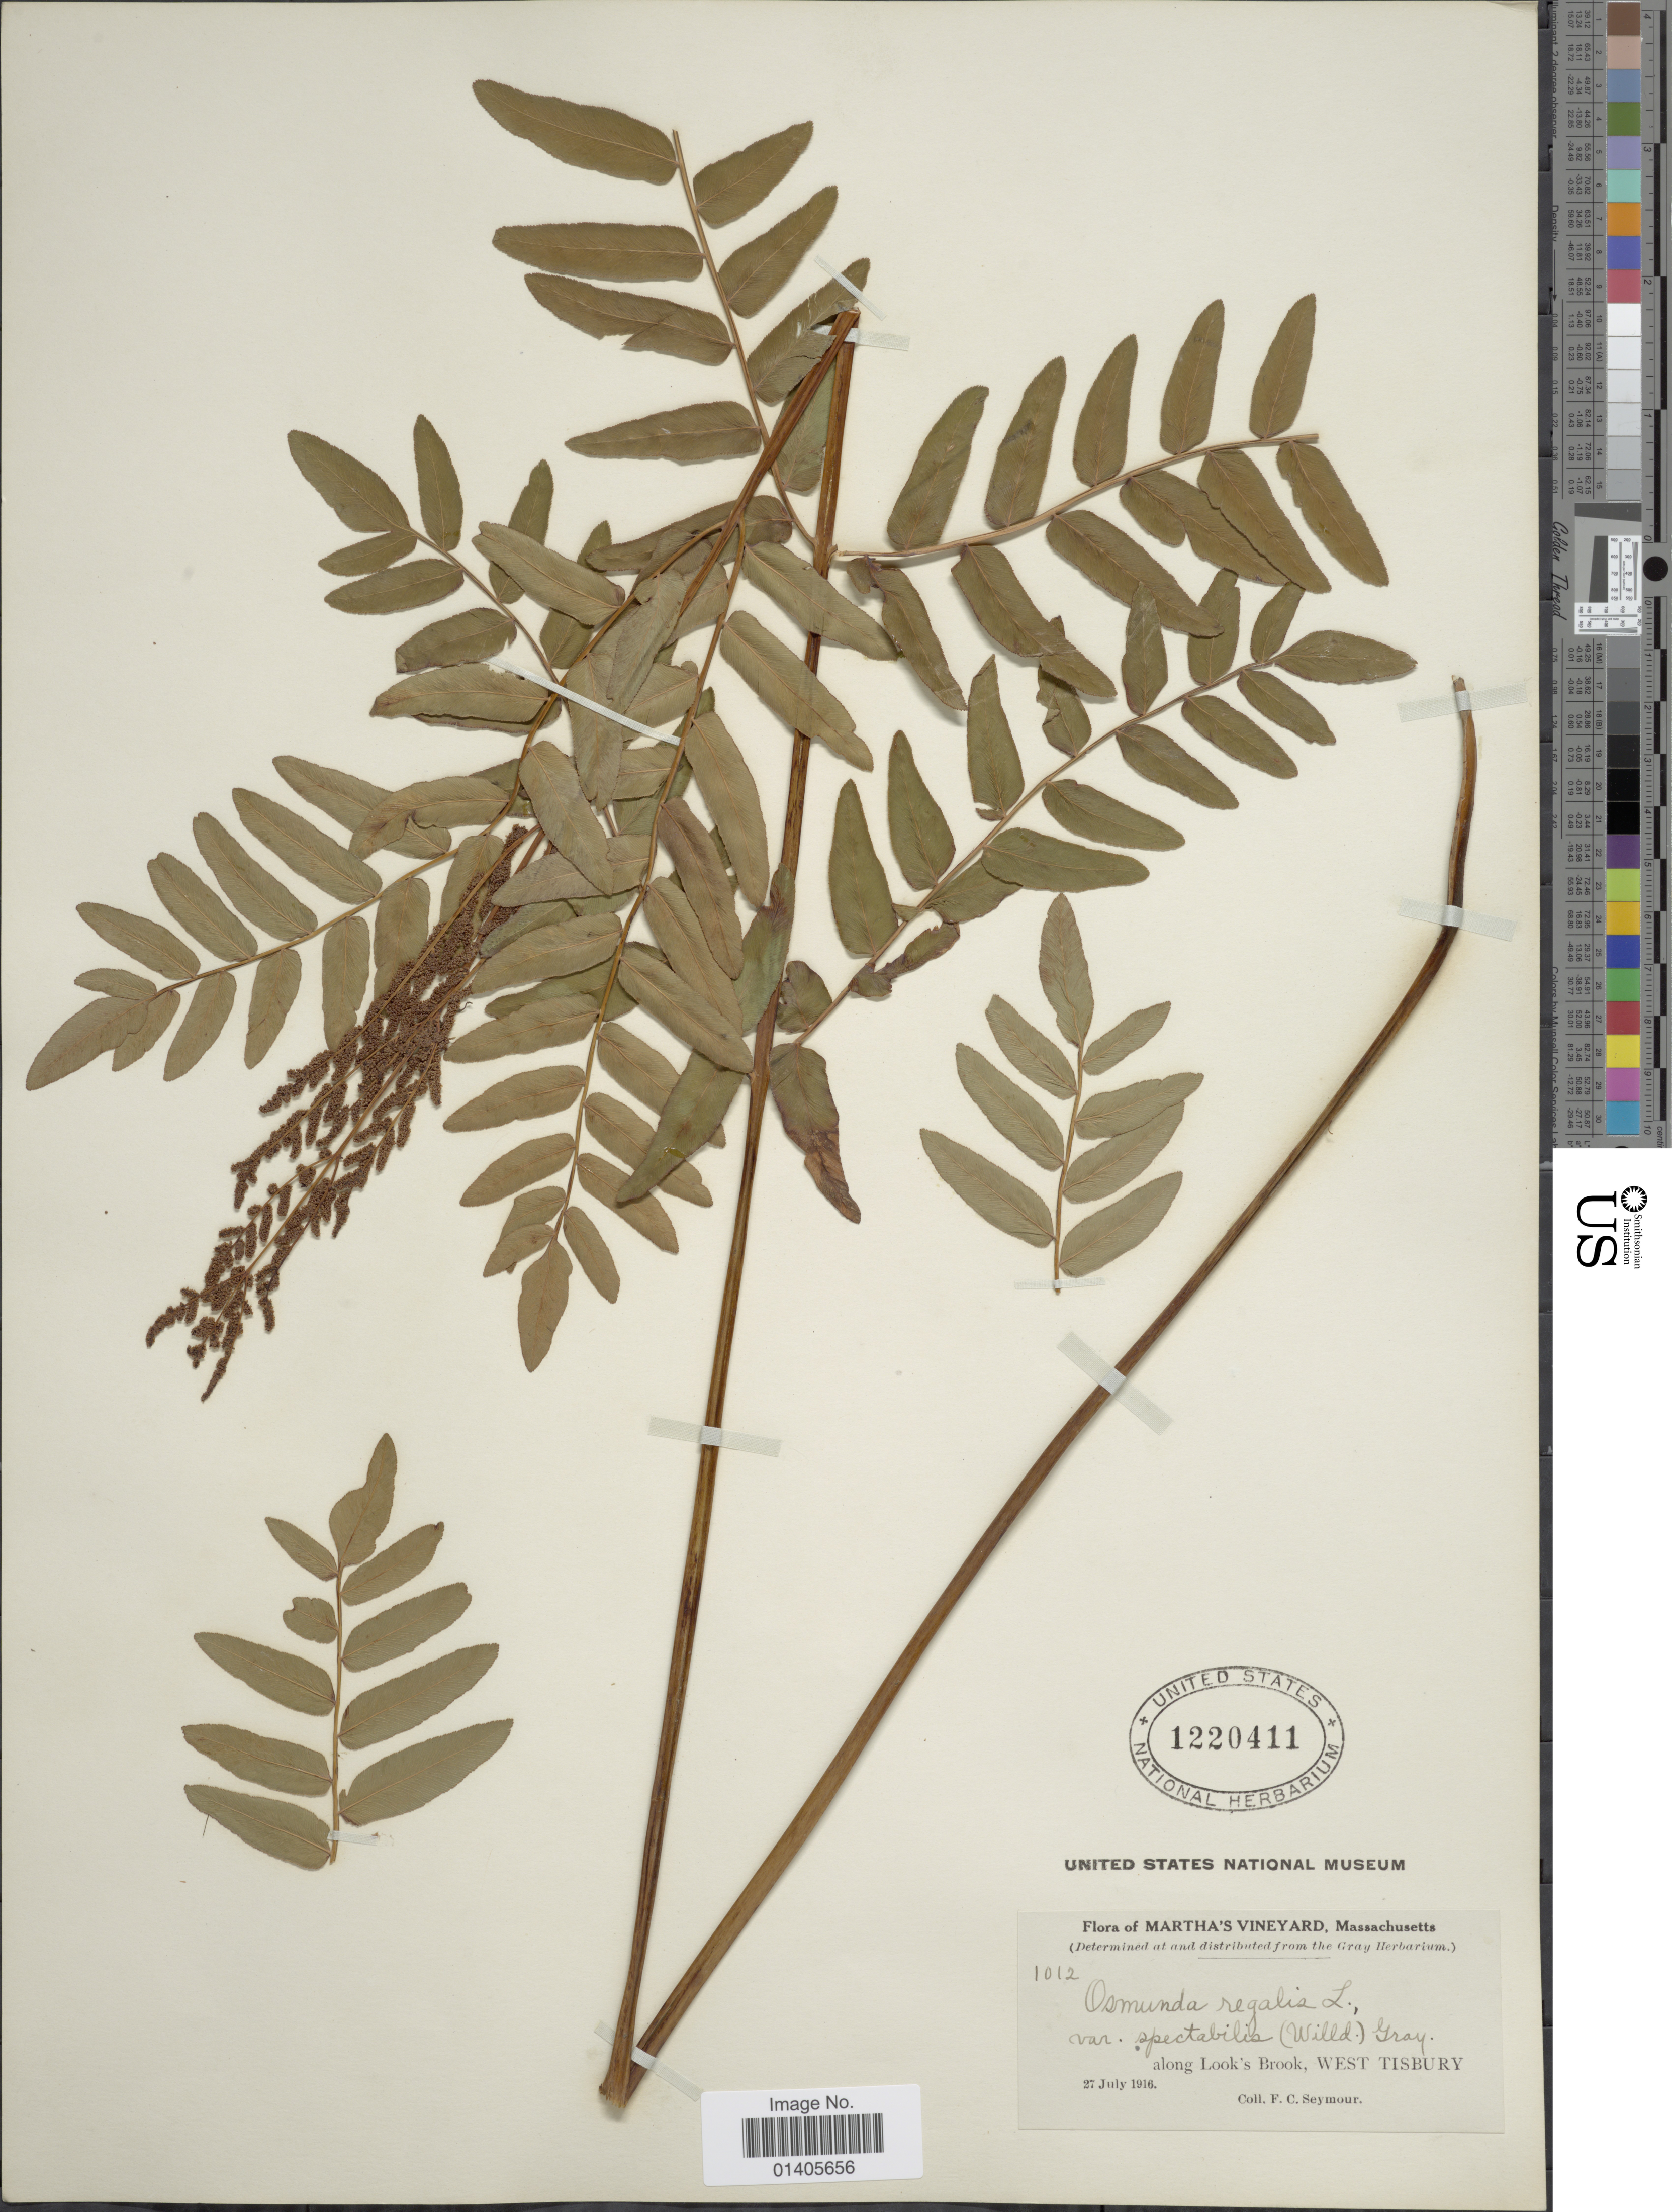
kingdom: Plantae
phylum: Tracheophyta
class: Polypodiopsida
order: Osmundales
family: Osmundaceae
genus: Osmunda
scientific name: Osmunda regalis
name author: L.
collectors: F. C. Seymour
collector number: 1012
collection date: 1916-07-27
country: United States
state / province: Massachusetts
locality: Martha's Vineyard, along Look's Brook, West Tisbury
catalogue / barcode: US 1220411